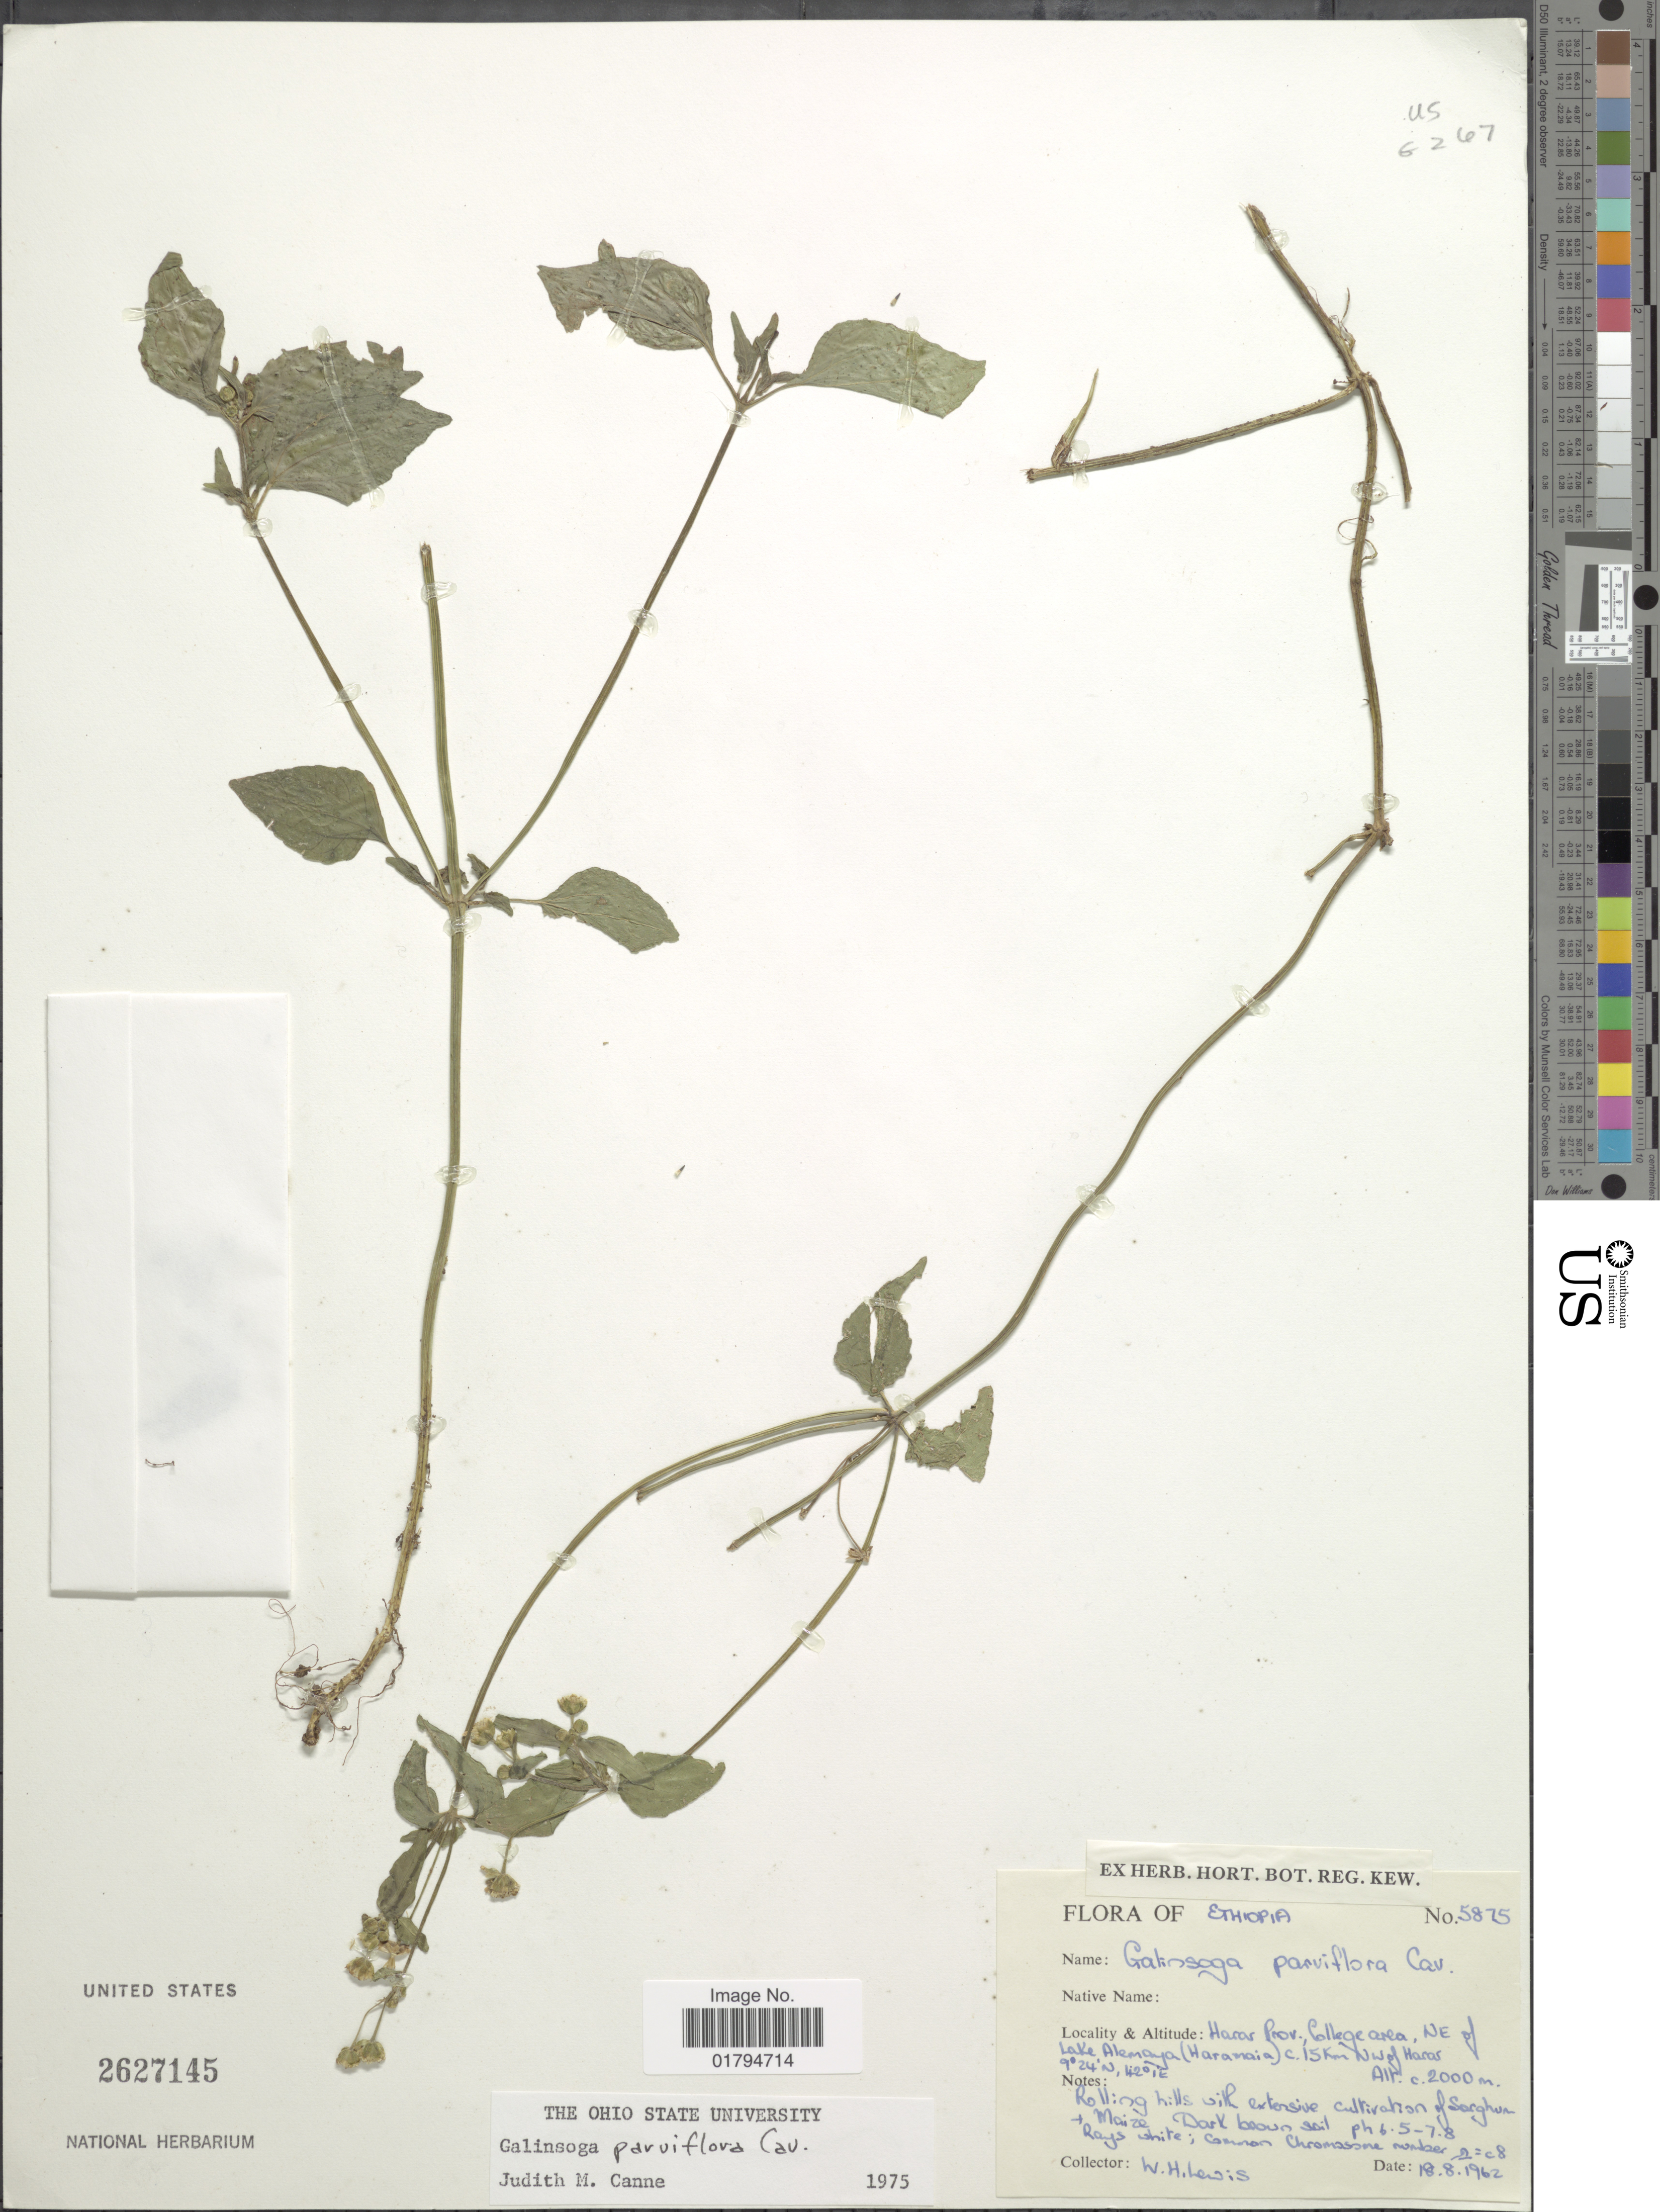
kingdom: Plantae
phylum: Tracheophyta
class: Magnoliopsida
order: Asterales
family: Asteraceae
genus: Galinsoga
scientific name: Galinsoga parviflora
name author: Cav.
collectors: W. H. Lewis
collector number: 5875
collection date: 1962-08-18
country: Ethiopia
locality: Harar Prov. College area, NE of Lake Alemaya (Haranaia) c. 15 km NW of Harar [interpreted]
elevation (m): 2000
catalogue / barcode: US 2627145